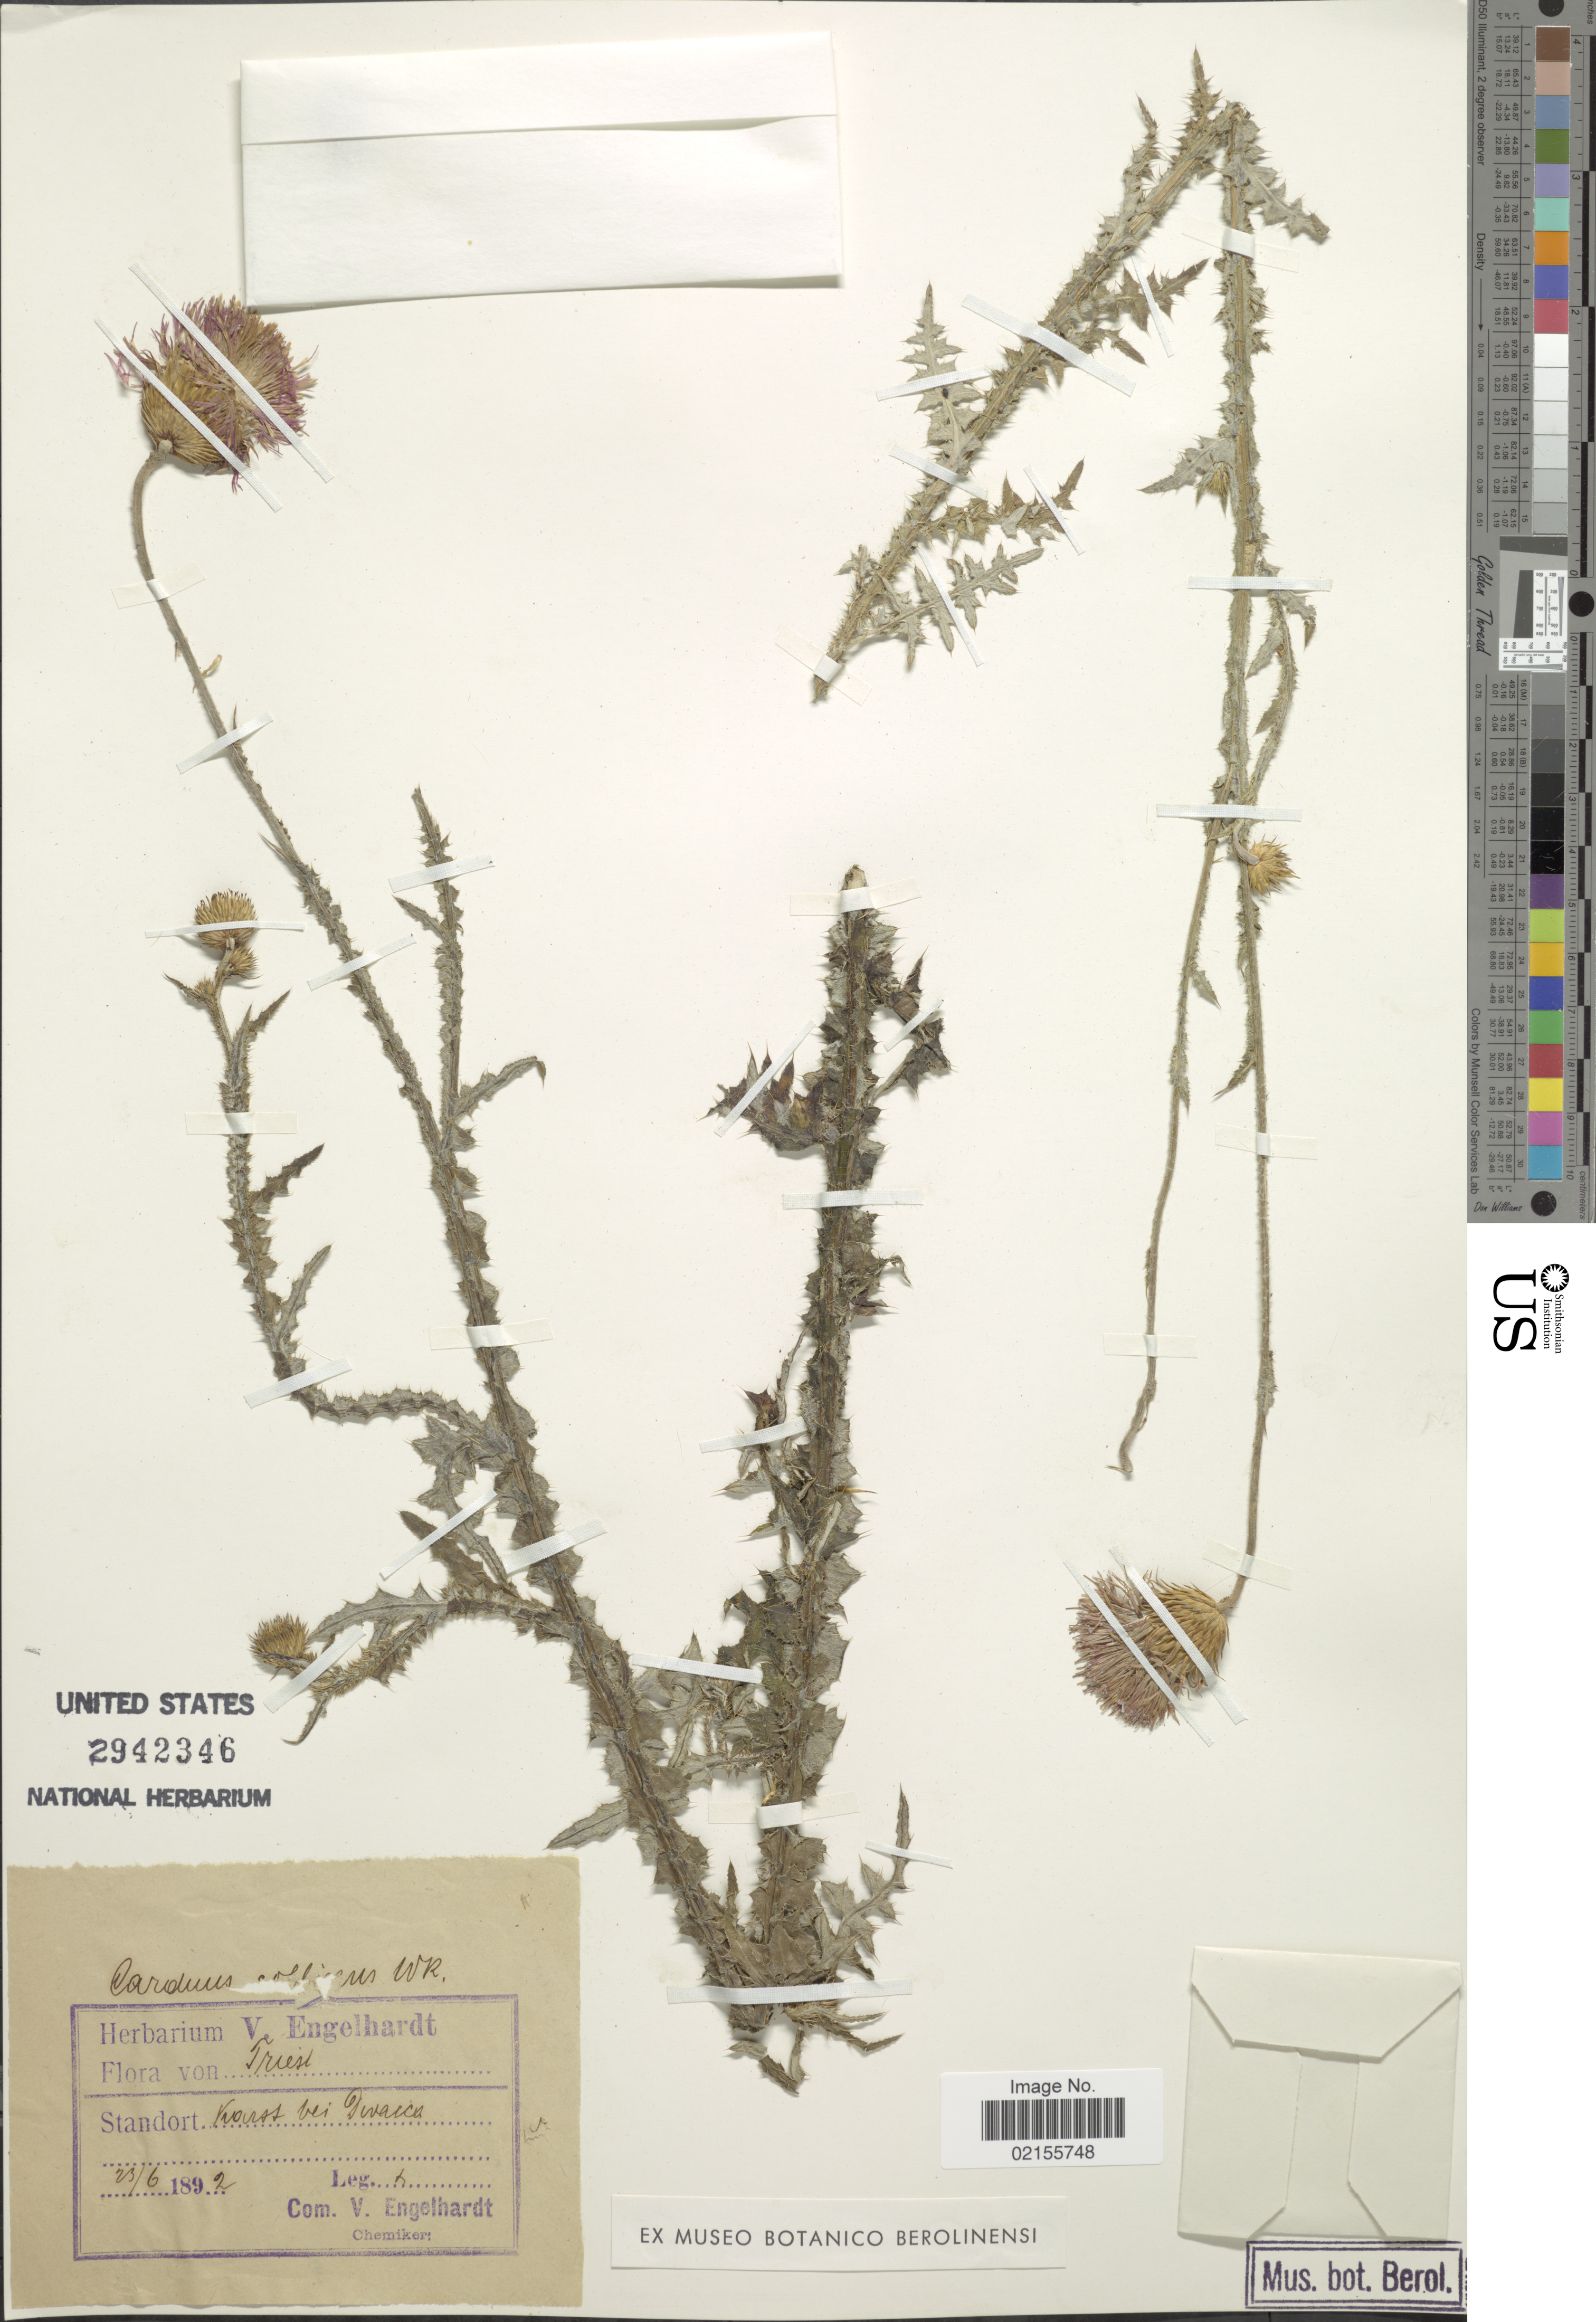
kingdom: Plantae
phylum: Tracheophyta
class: Magnoliopsida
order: Asterales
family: Asteraceae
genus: Carduus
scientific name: Carduus collinus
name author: Waldst. & Kit.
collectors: V. Engelhardt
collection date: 1892-06-23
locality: Triest, Karst beu [illegible text]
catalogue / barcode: US 2942346